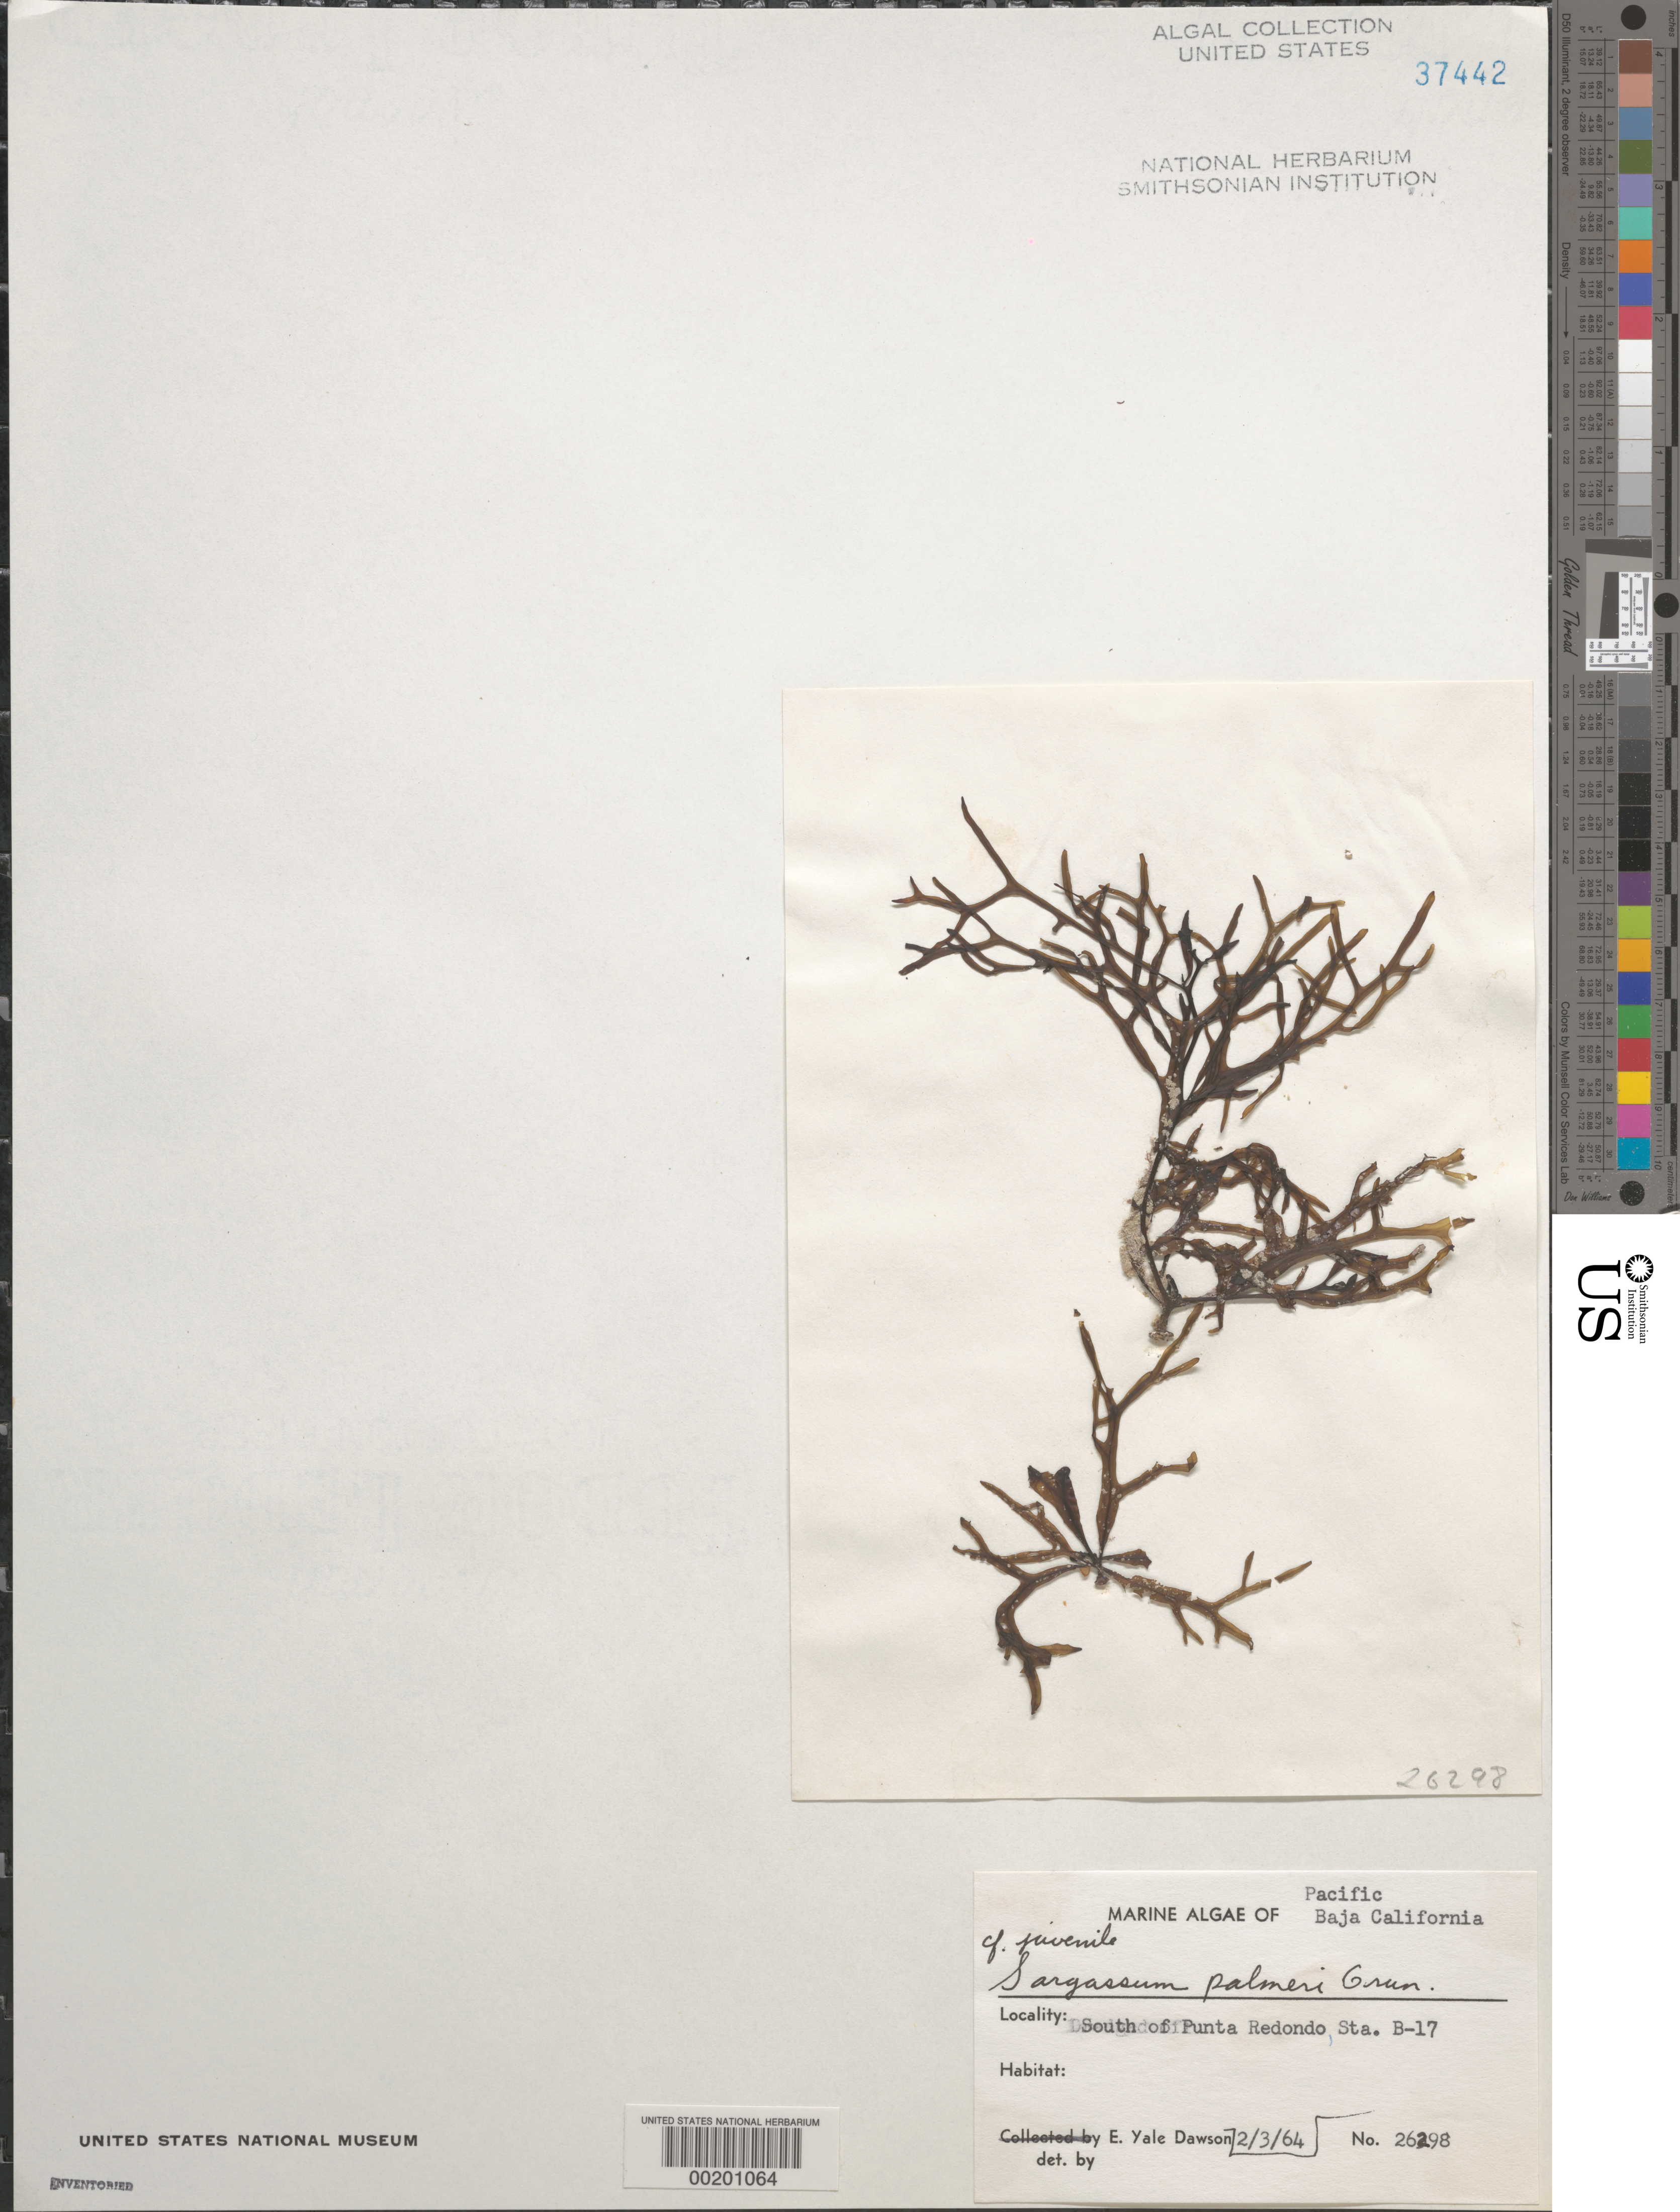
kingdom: Chromista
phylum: Ochrophyta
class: Phaeophyceae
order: Fucales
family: Sargassaceae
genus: Sargassum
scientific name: Sargassum palmeri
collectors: E. Y. Dawson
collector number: EYD 26298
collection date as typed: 03 Feb 1964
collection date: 1964-02-03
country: Mexico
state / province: Baja California Sur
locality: South of Punta Redondo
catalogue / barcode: US 37442